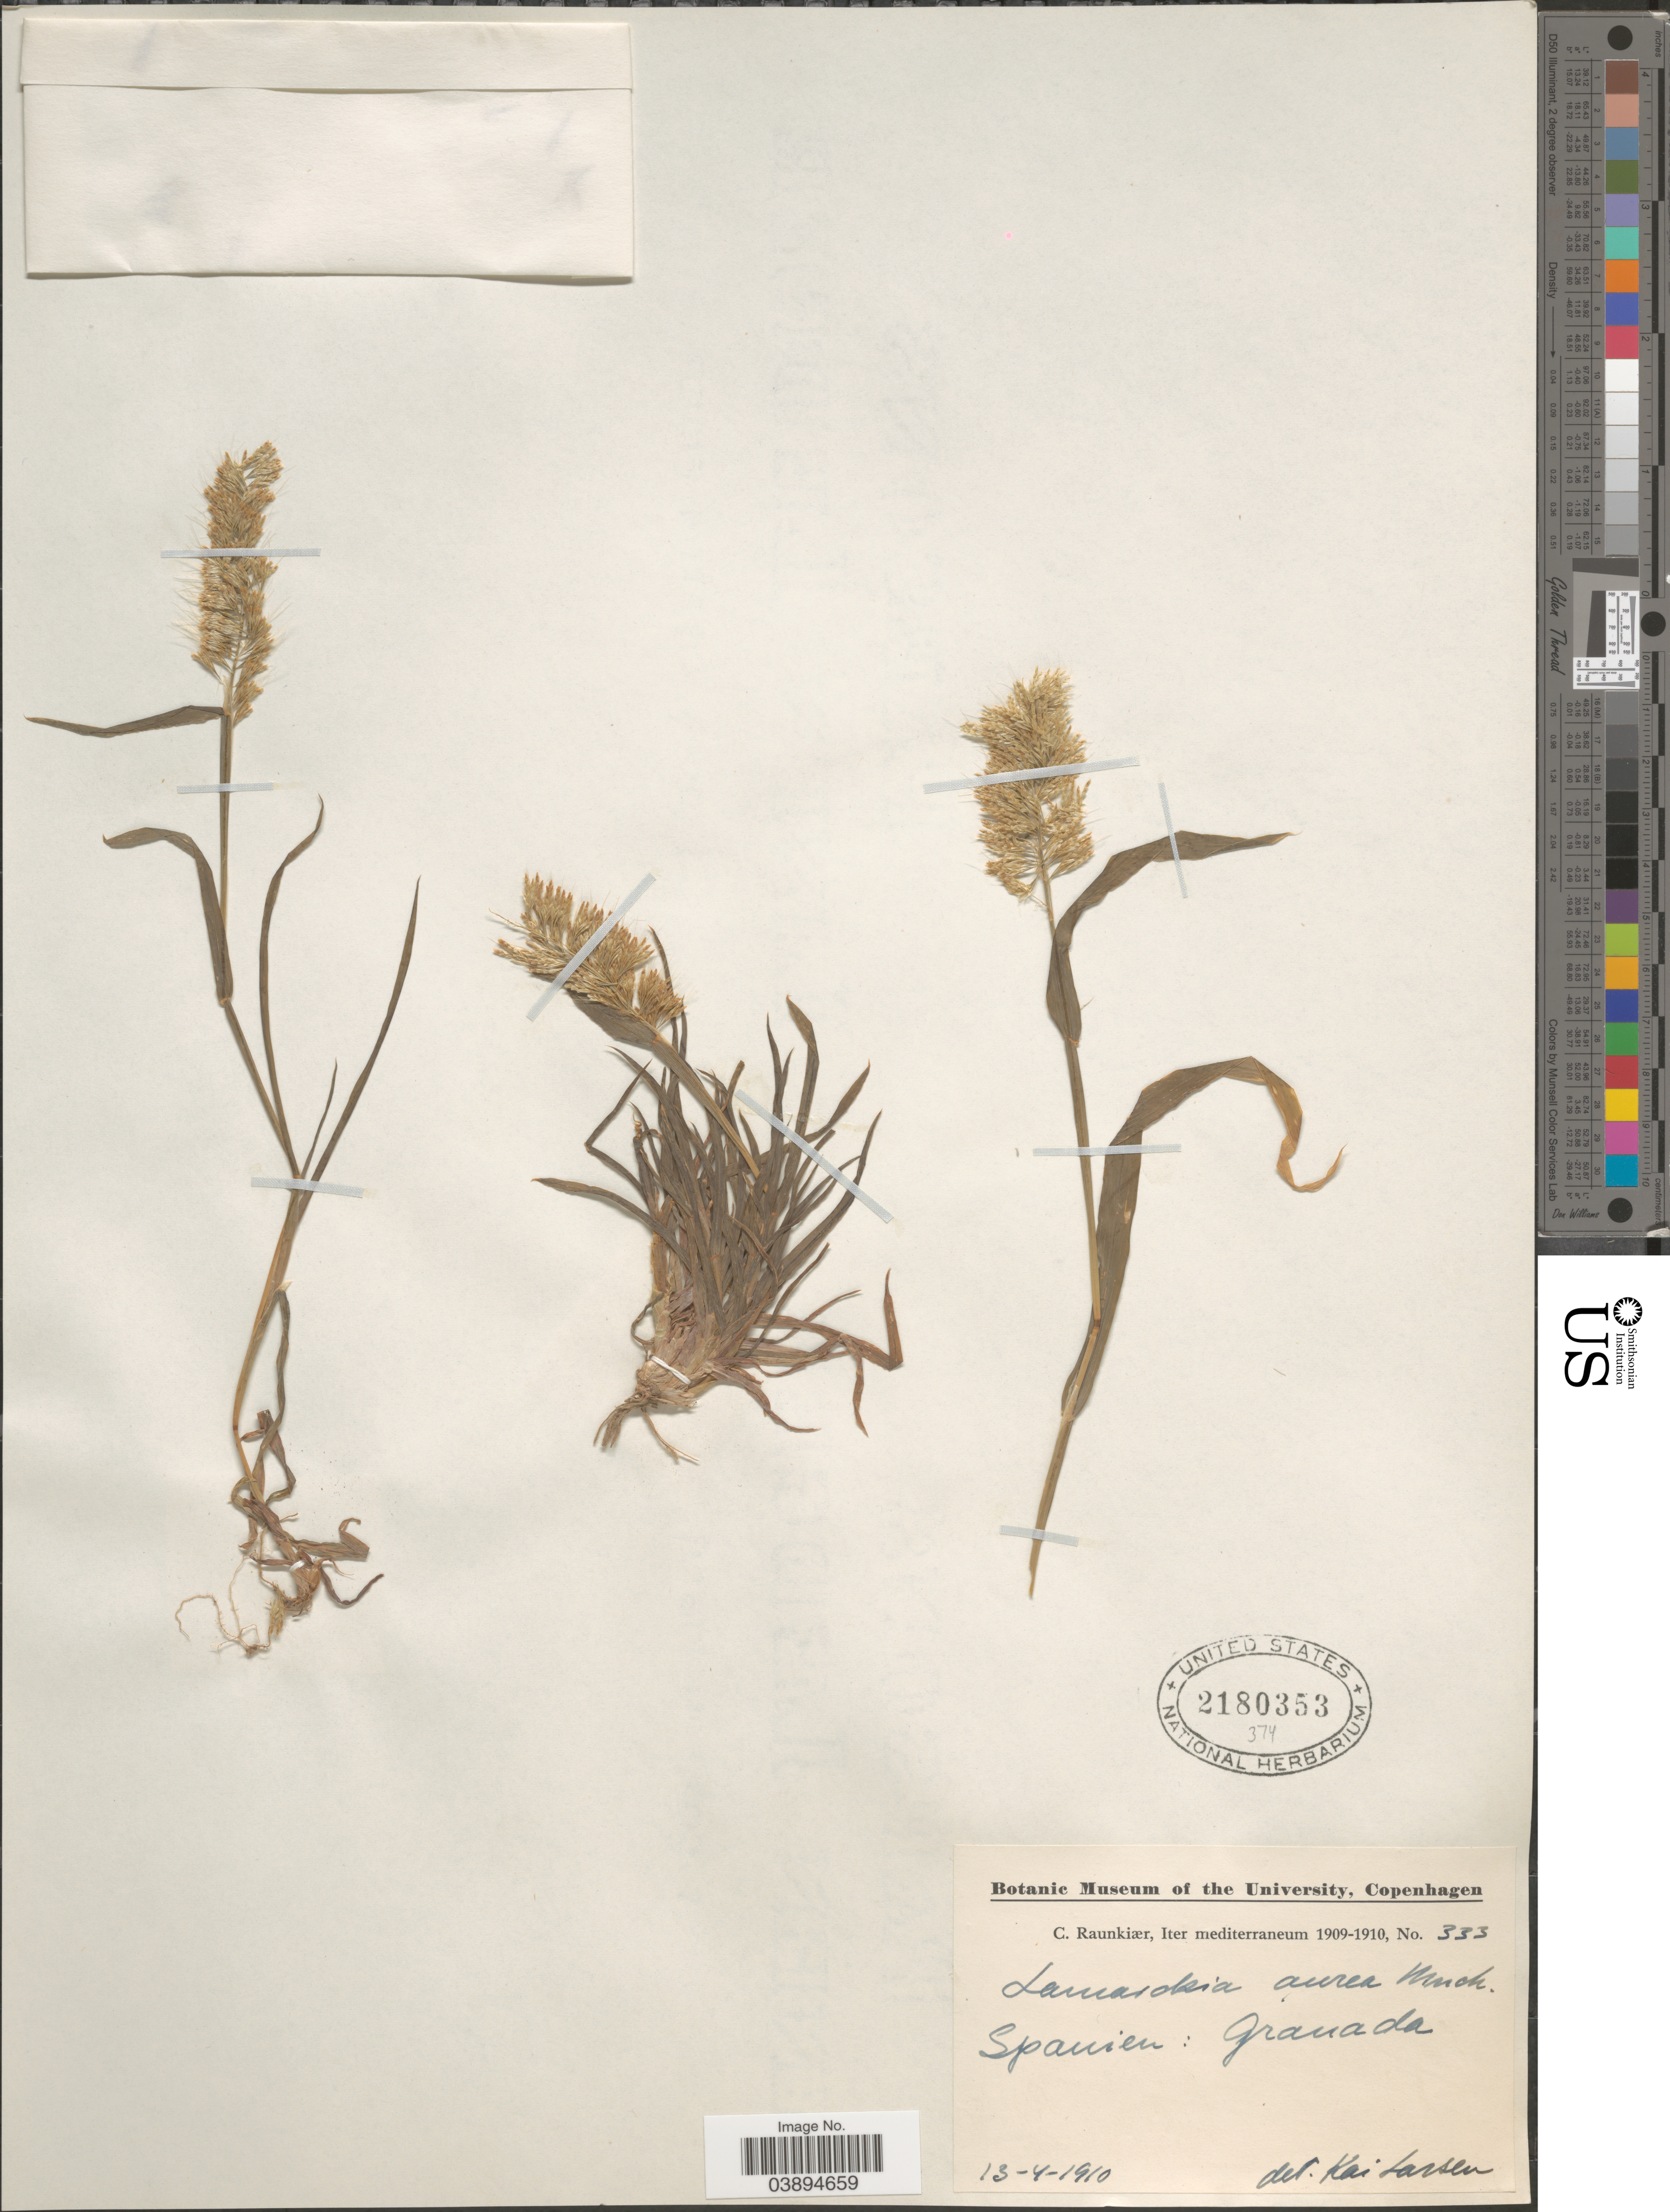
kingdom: Plantae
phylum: Tracheophyta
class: Liliopsida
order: Poales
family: Poaceae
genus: Lamarckia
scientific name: Lamarckia aurea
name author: (L.) Moench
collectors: C. Raunkiær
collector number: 333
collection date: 1910-04-13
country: Spain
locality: Iter mediterraneum. Spanien: Granada.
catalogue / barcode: US 2180353